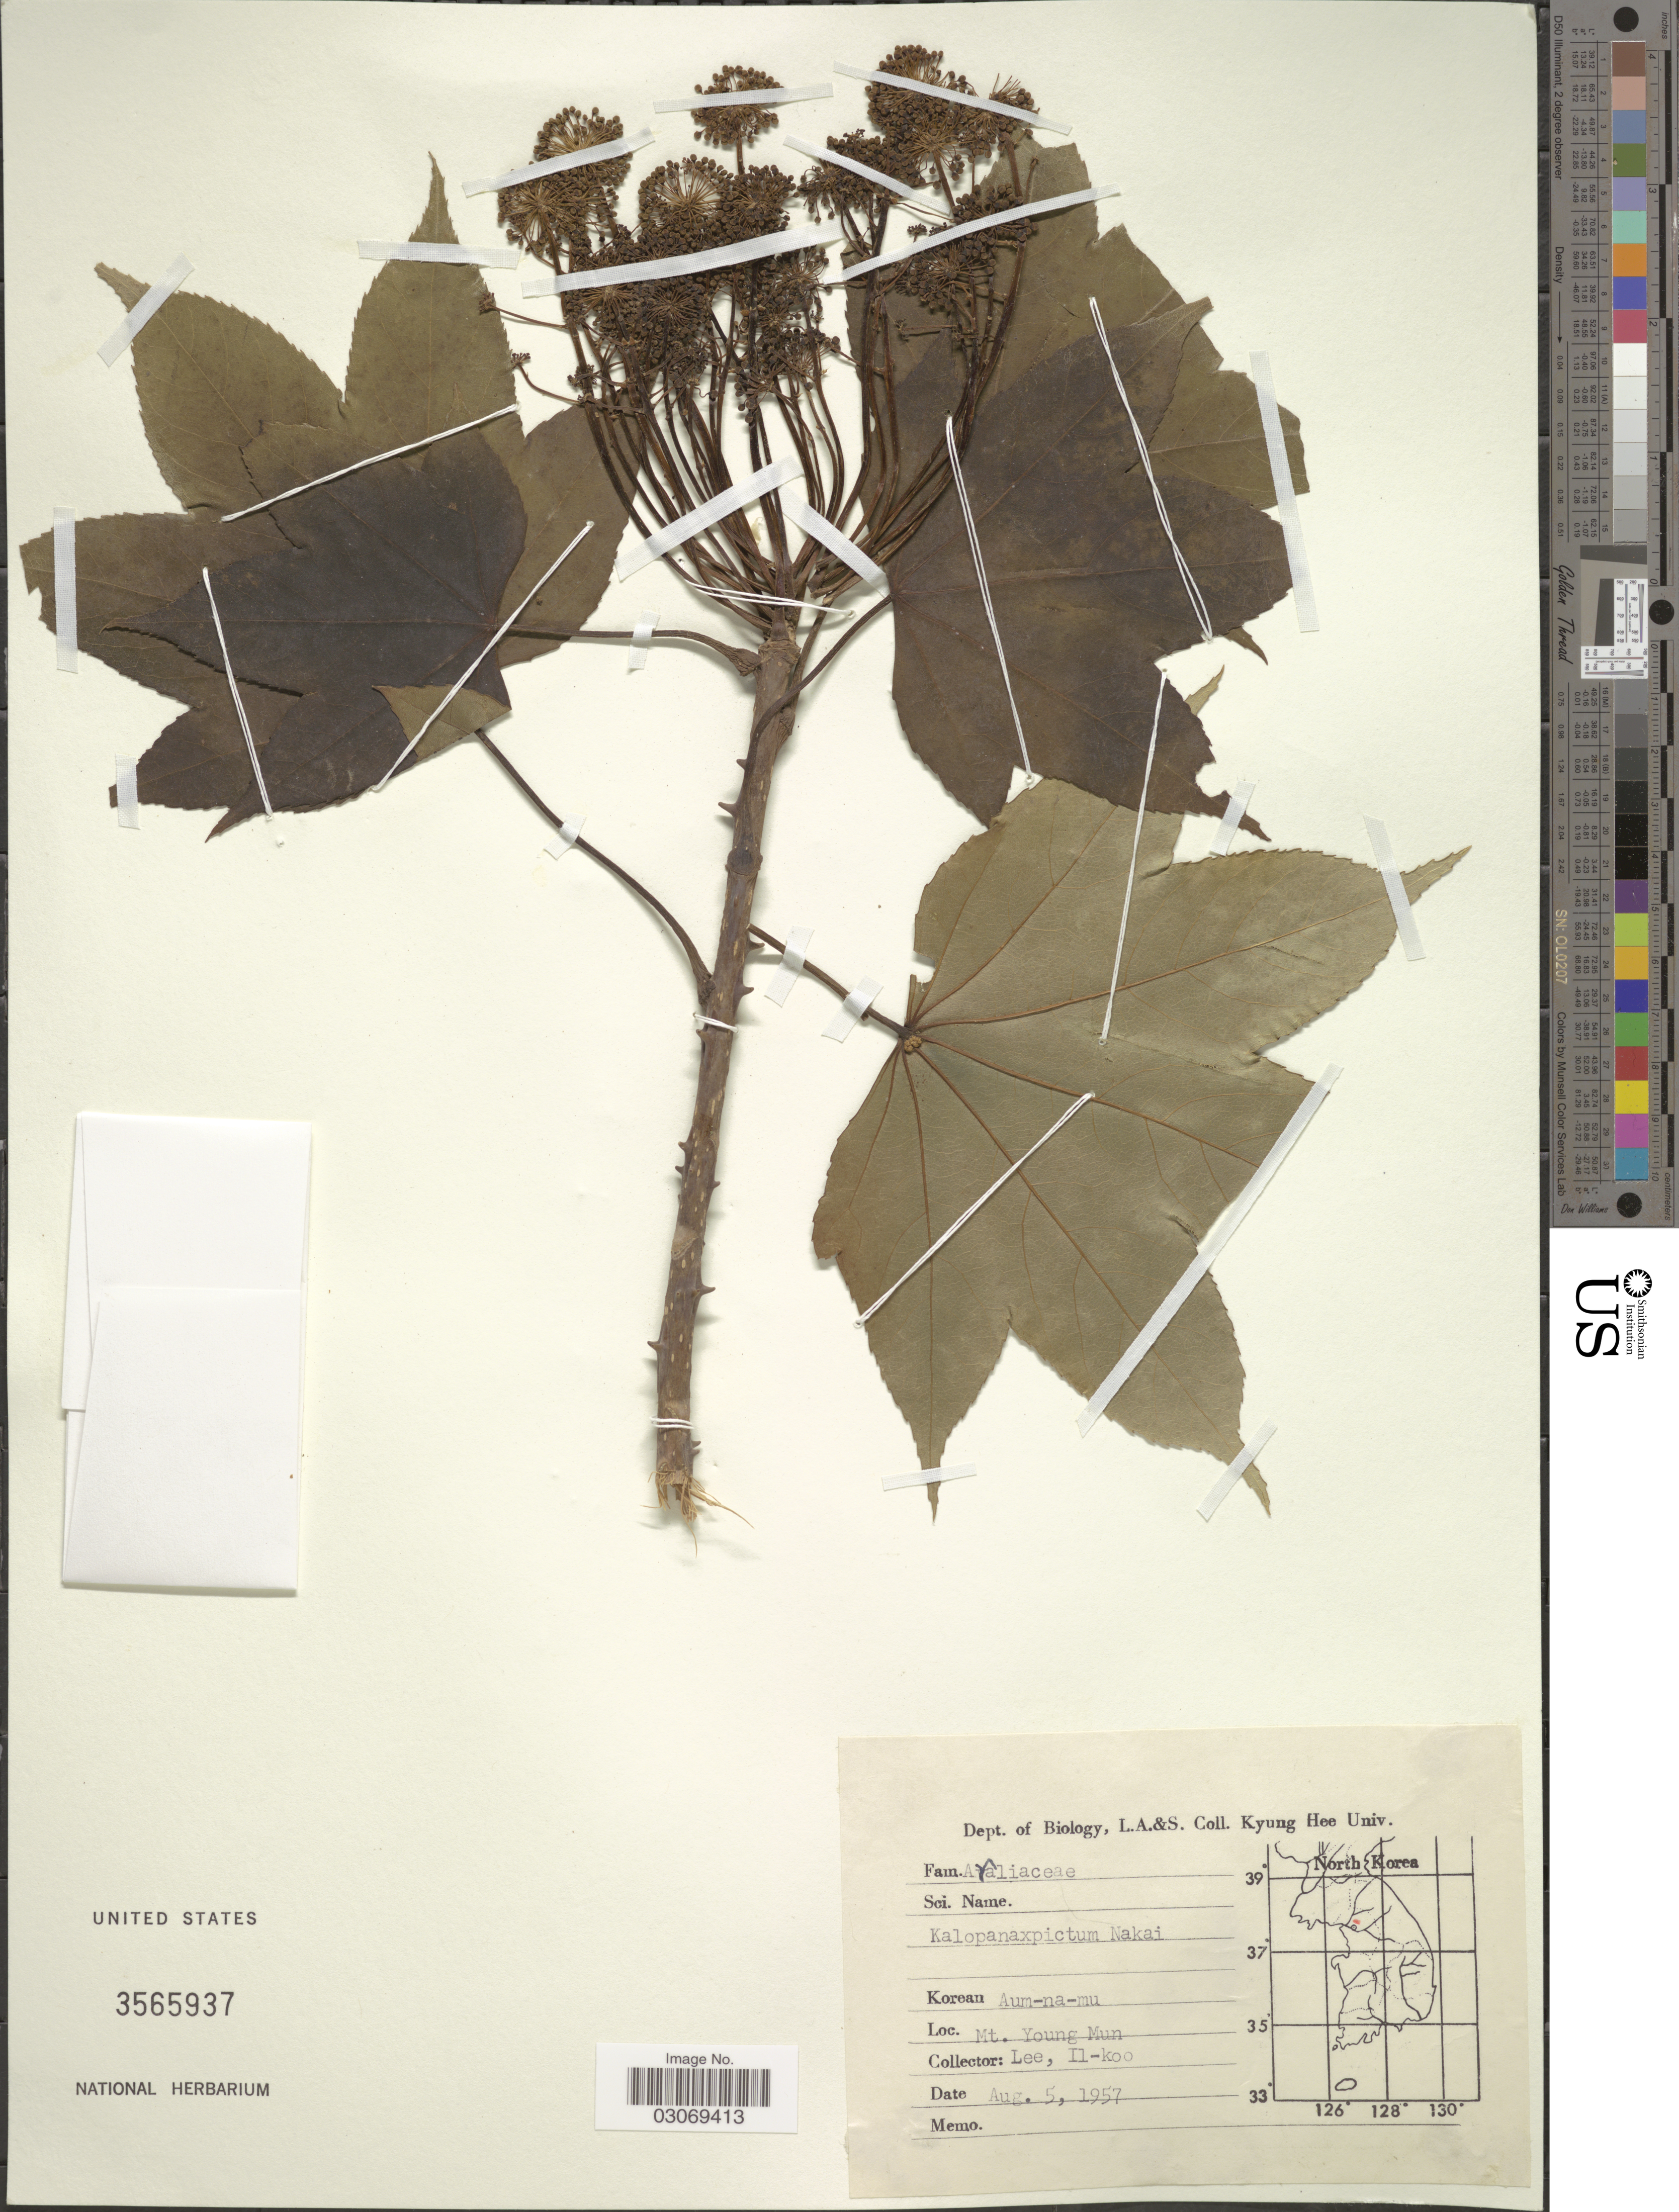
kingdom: Plantae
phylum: Tracheophyta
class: Magnoliopsida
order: Apiales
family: Araliaceae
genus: Kalopanax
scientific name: Kalopanax pictus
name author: (Thunb.) Nakai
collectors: Il-Ko Lee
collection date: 1957-08-05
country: South Korea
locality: Mt. Young Mun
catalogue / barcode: US 3565937